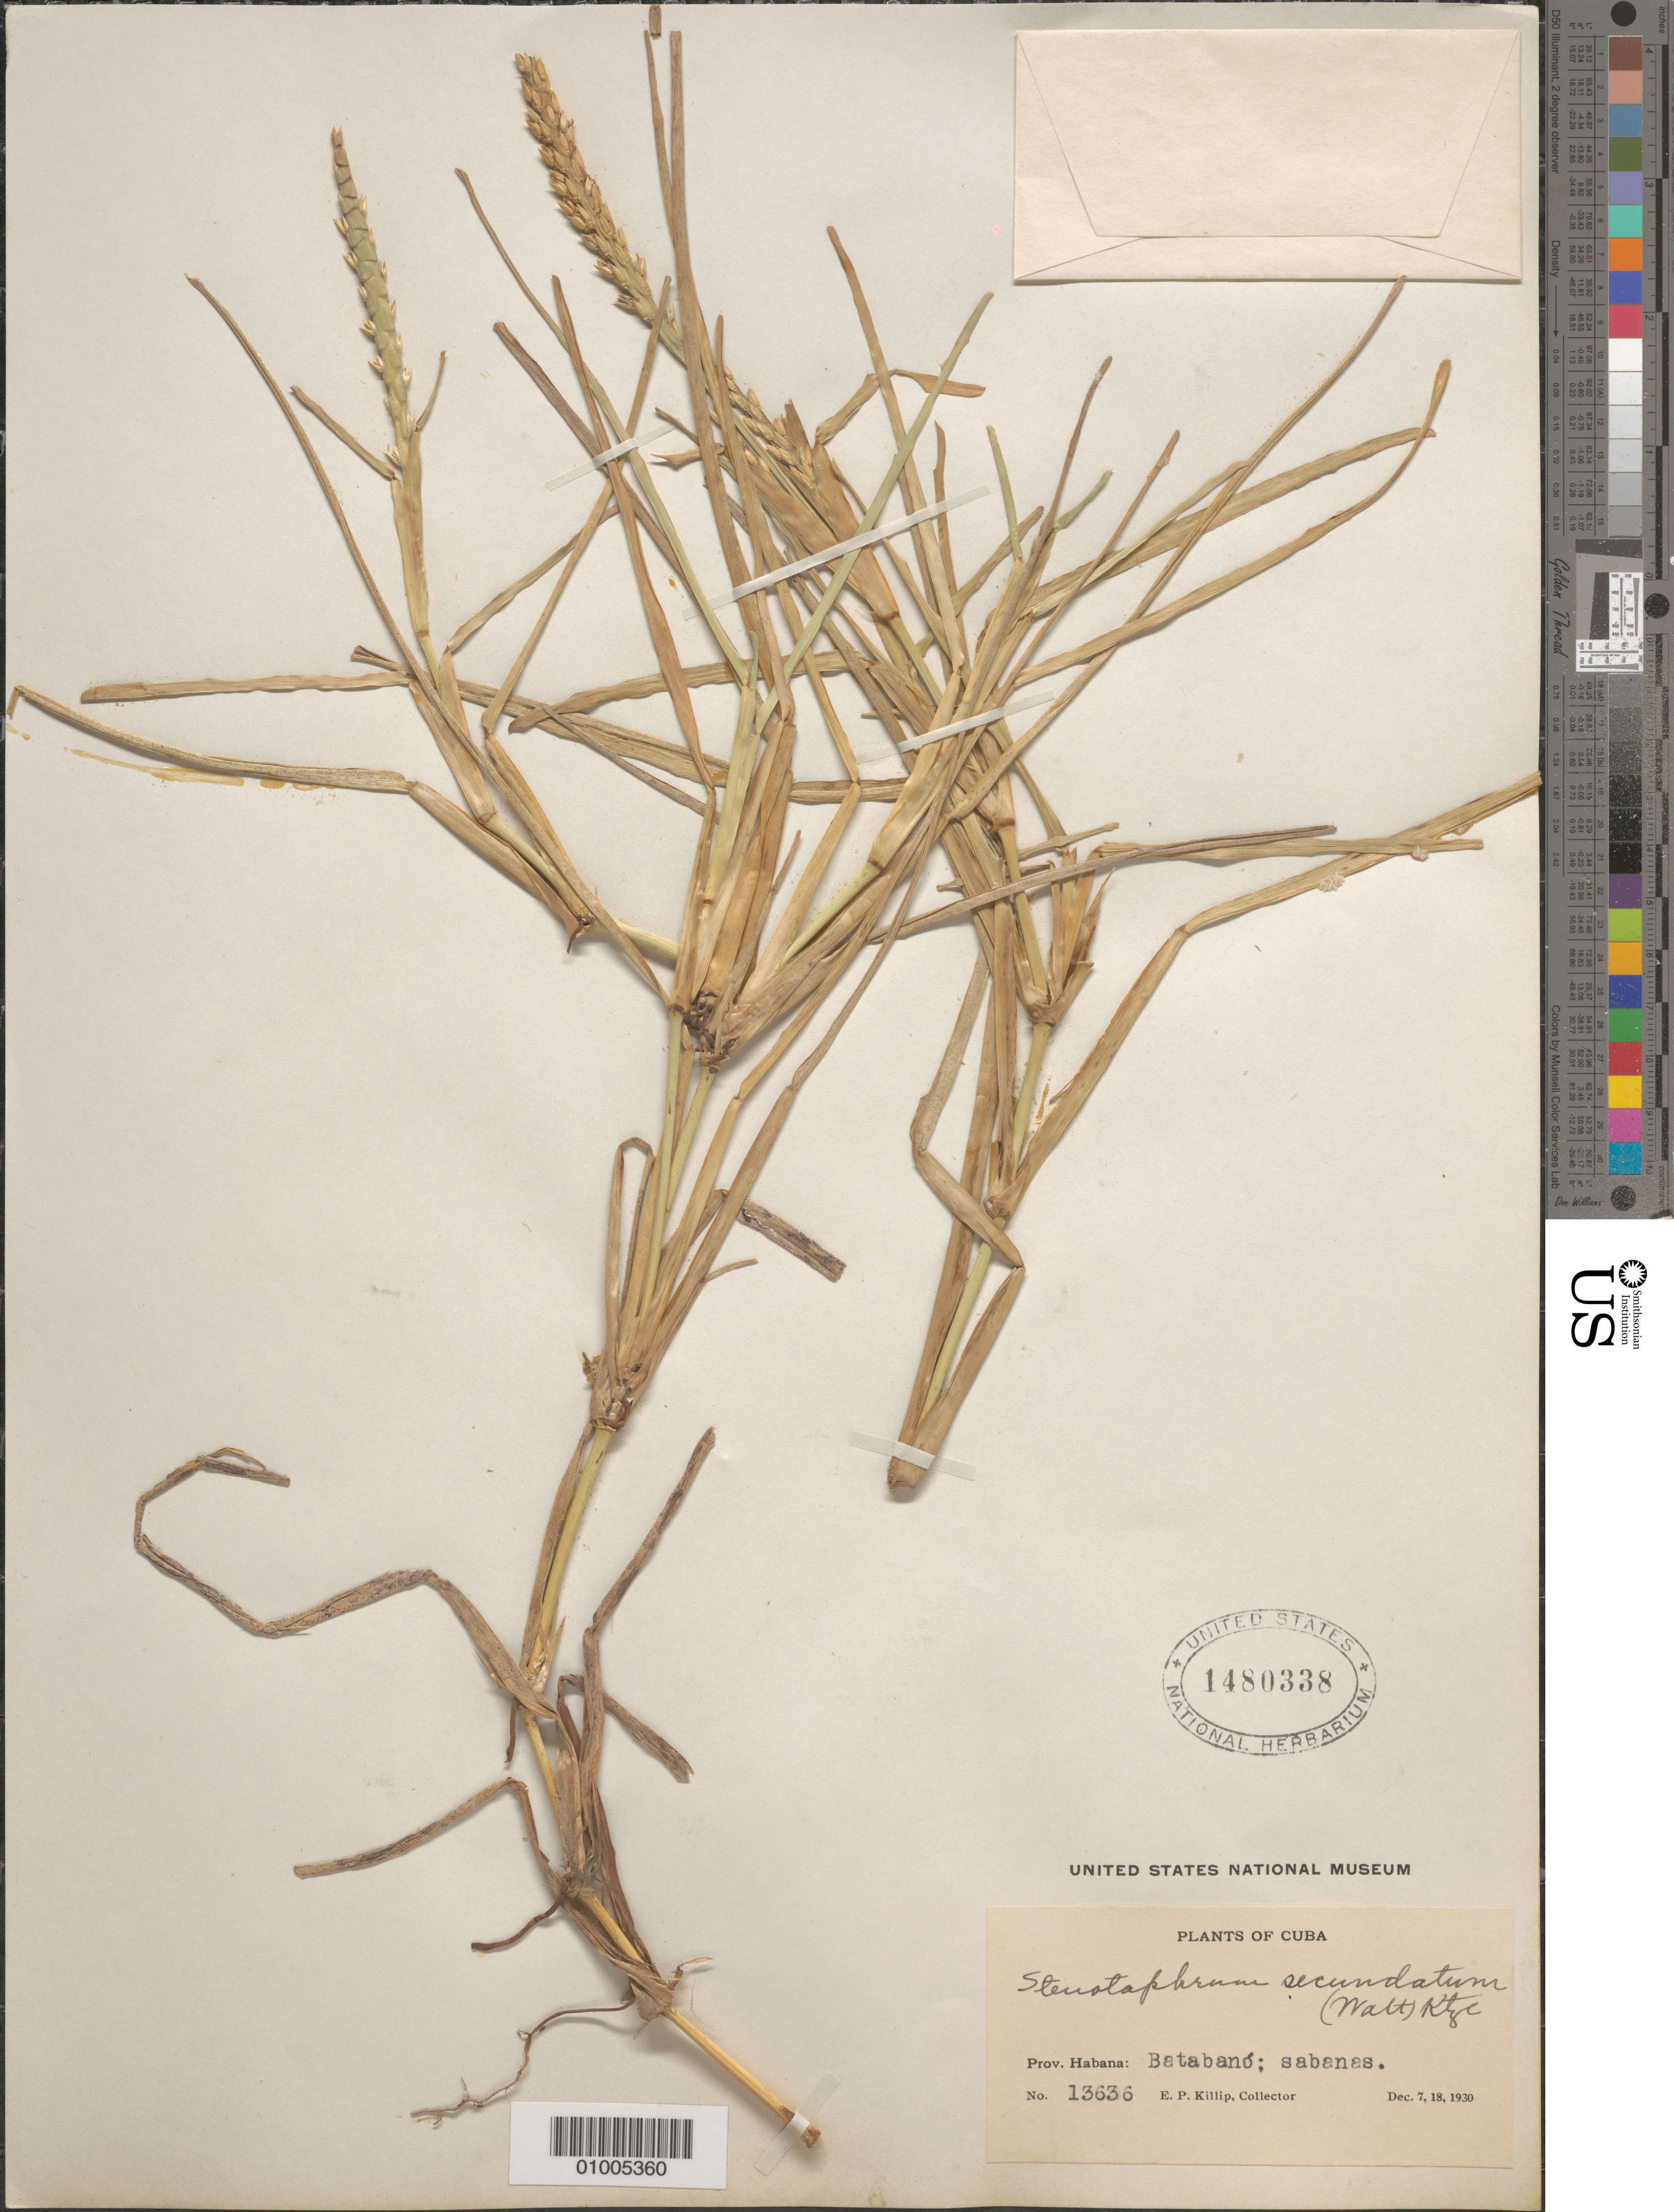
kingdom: Plantae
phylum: Tracheophyta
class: Liliopsida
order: Poales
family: Poaceae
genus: Stenotaphrum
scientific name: Stenotaphrum secundatum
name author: (Walter) Kuntze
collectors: E. P. Killip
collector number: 13636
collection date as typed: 07 Dec 1930 and 18 Dec 1930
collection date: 1930-12-07,1930-12-18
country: Cuba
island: Cuba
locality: Province of Habana - Batabano; sabanas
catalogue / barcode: US 1480338